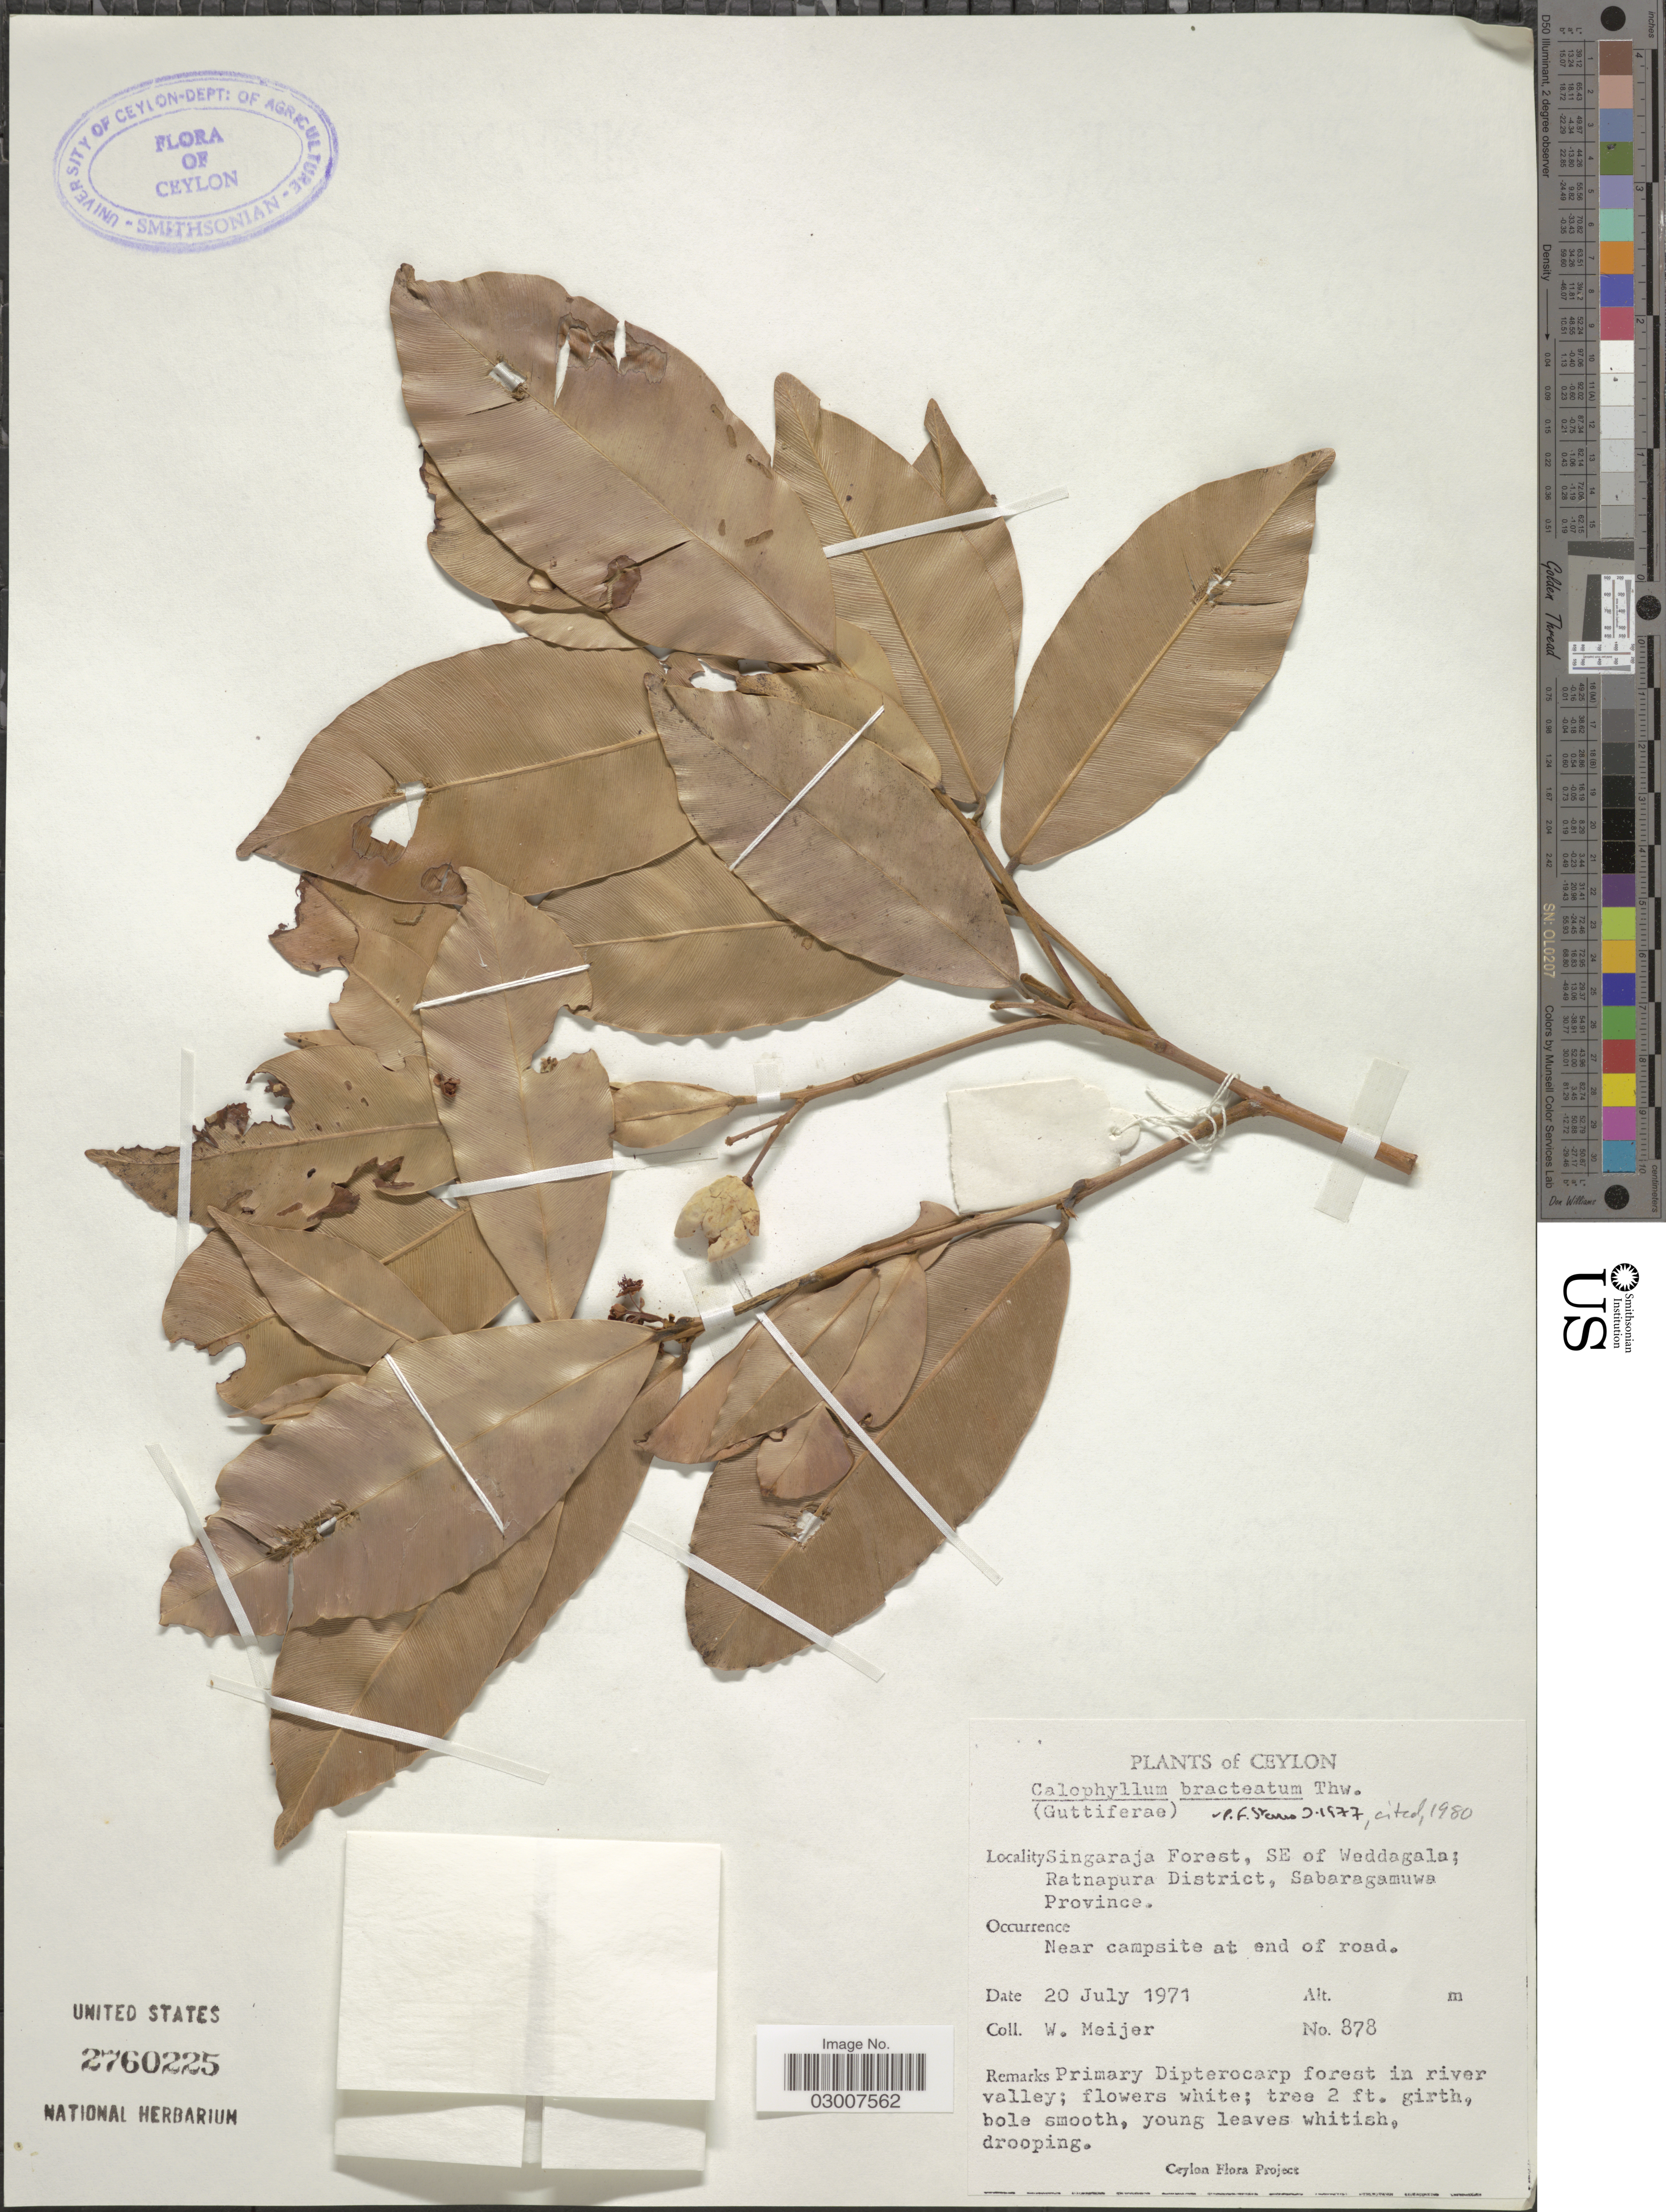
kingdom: Plantae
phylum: Tracheophyta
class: Magnoliopsida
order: Malpighiales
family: Calophyllaceae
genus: Calophyllum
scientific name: Calophyllum bracteatum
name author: Thwaites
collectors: W. Meijer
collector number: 878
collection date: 1971-07-20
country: Sri Lanka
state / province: Sabaragamuwa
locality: Ceylon. Singaraja Forest, SE of Weddagala; Ratnapura District. Near campsite at end of road.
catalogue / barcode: US 2760225